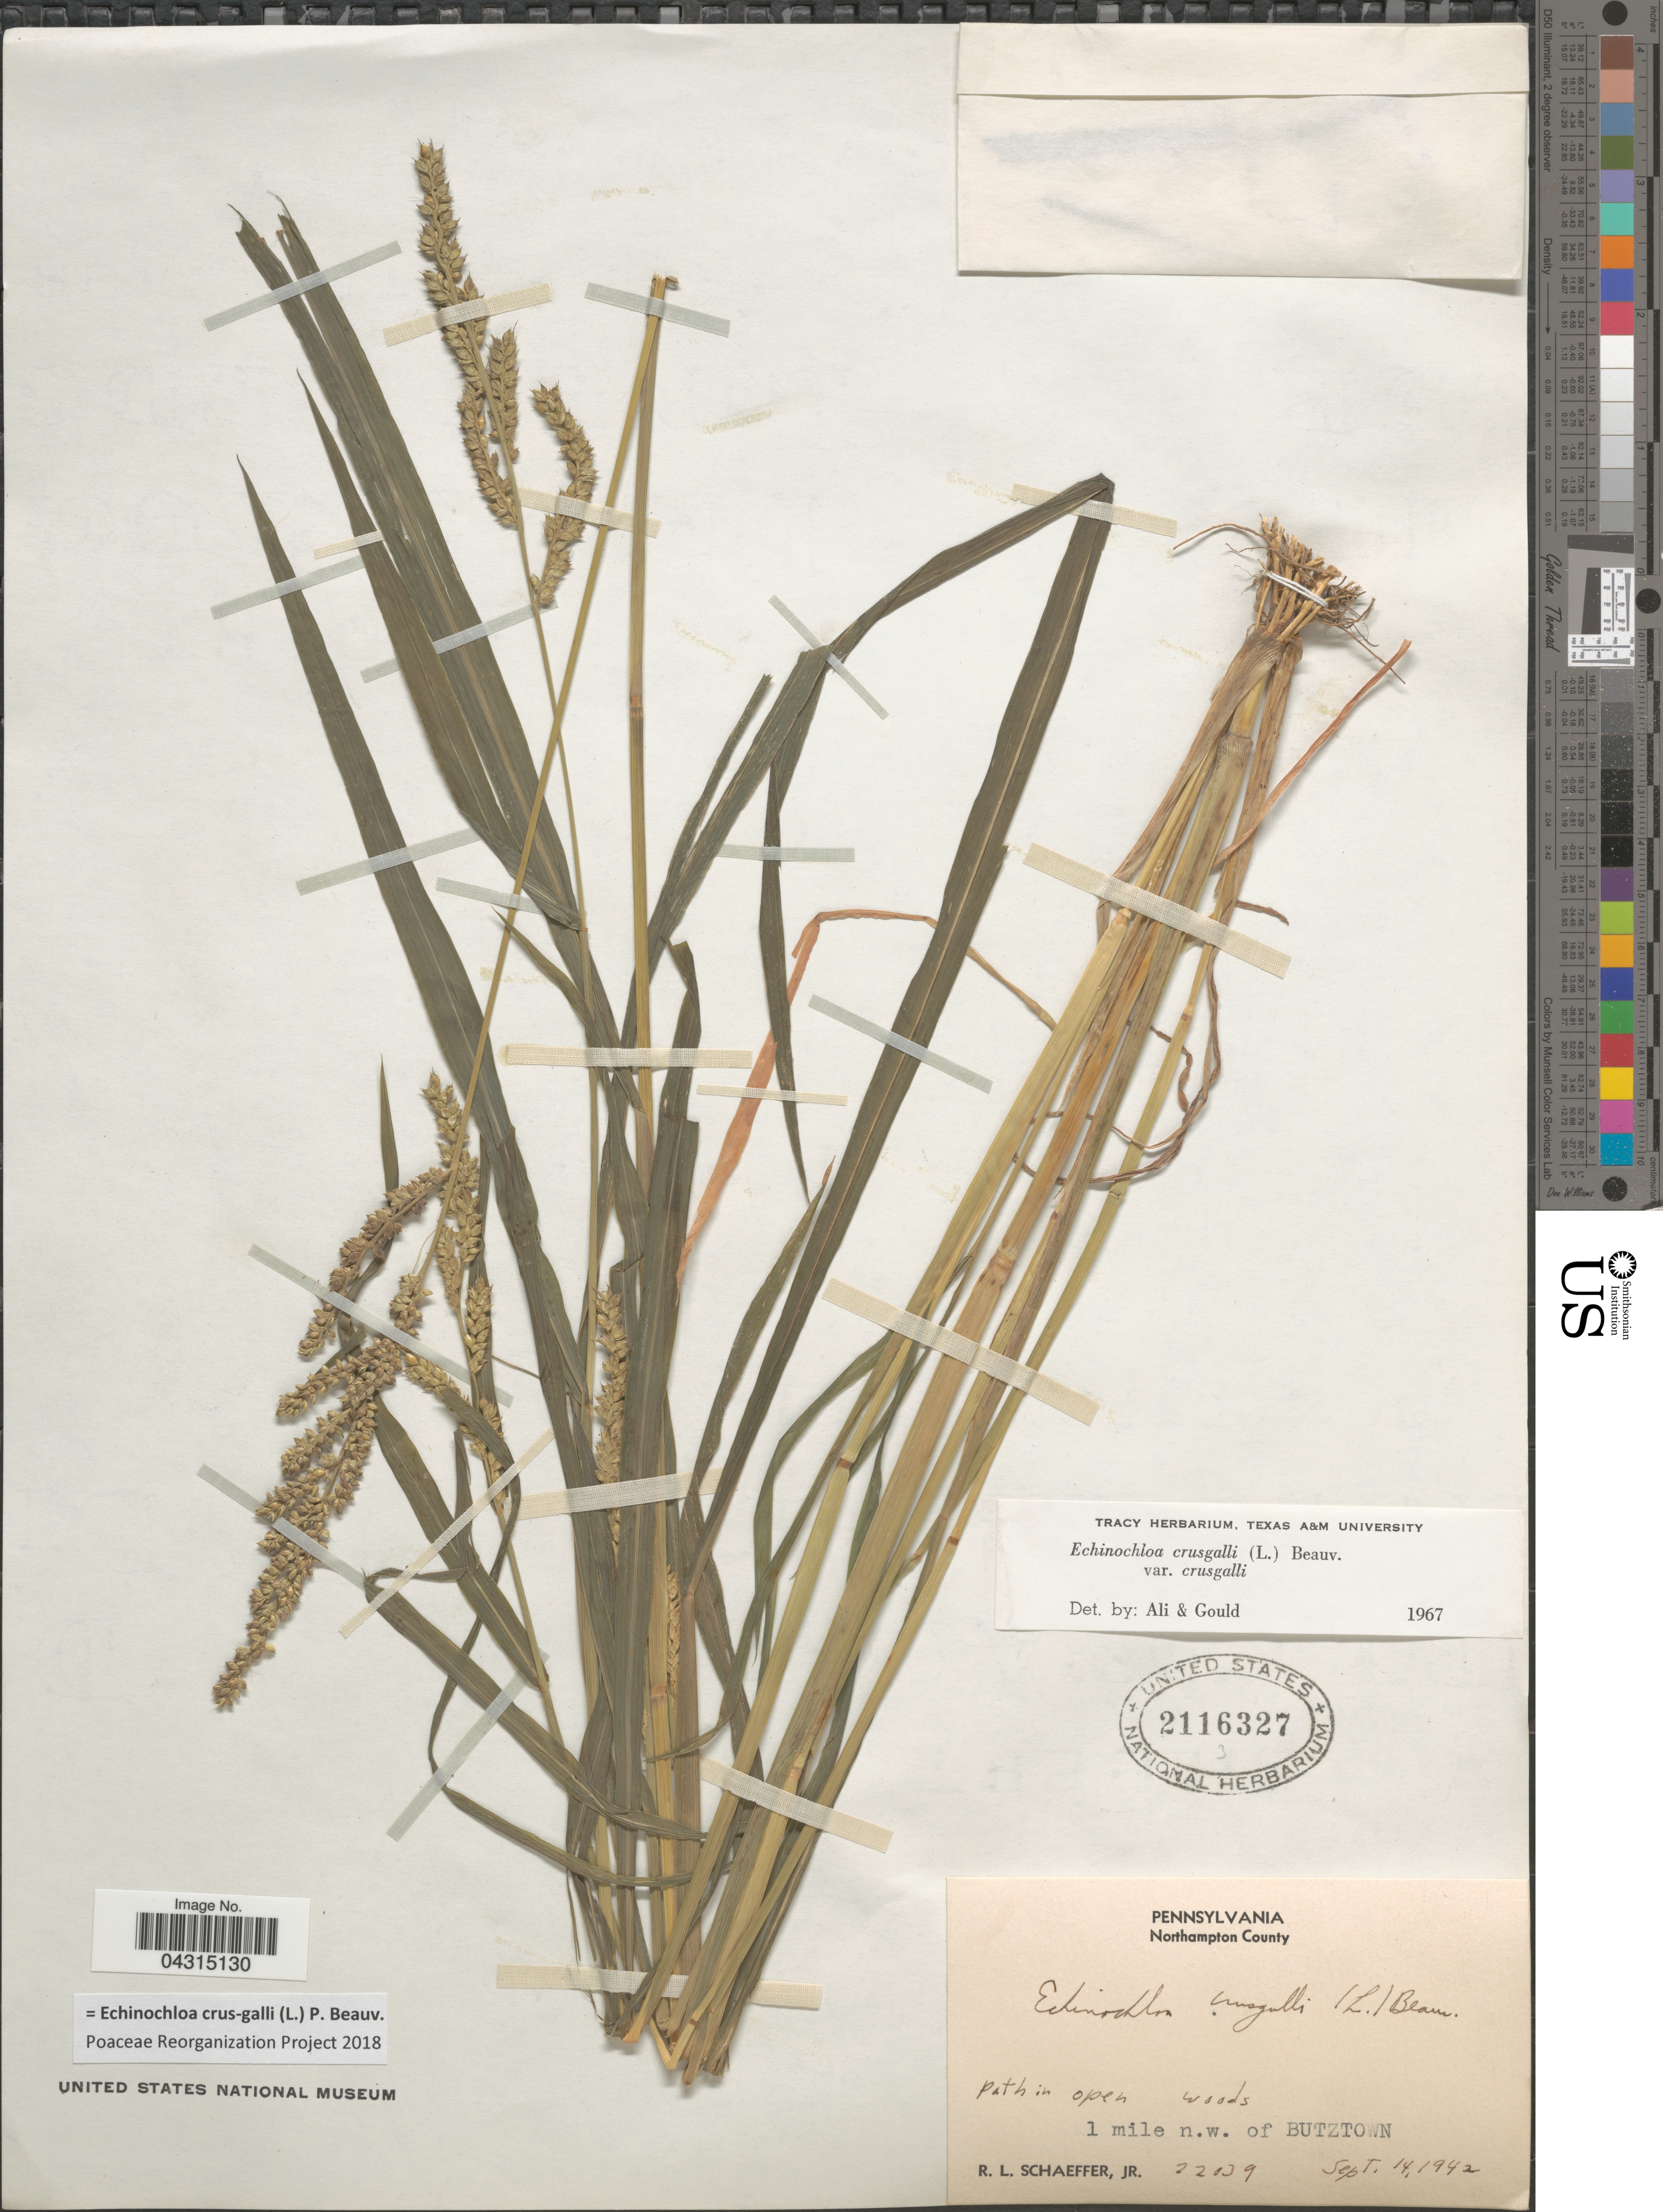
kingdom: Plantae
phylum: Tracheophyta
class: Liliopsida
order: Poales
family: Poaceae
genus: Echinochloa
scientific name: Echinochloa crus-galli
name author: (L.) P. Beauv.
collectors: R. L. Schaeffer Jr.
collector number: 22039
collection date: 1942-09-14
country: United States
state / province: Pennsylvania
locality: Northampton County. 1 mile n.w. of Butztown.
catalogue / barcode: US 2116327